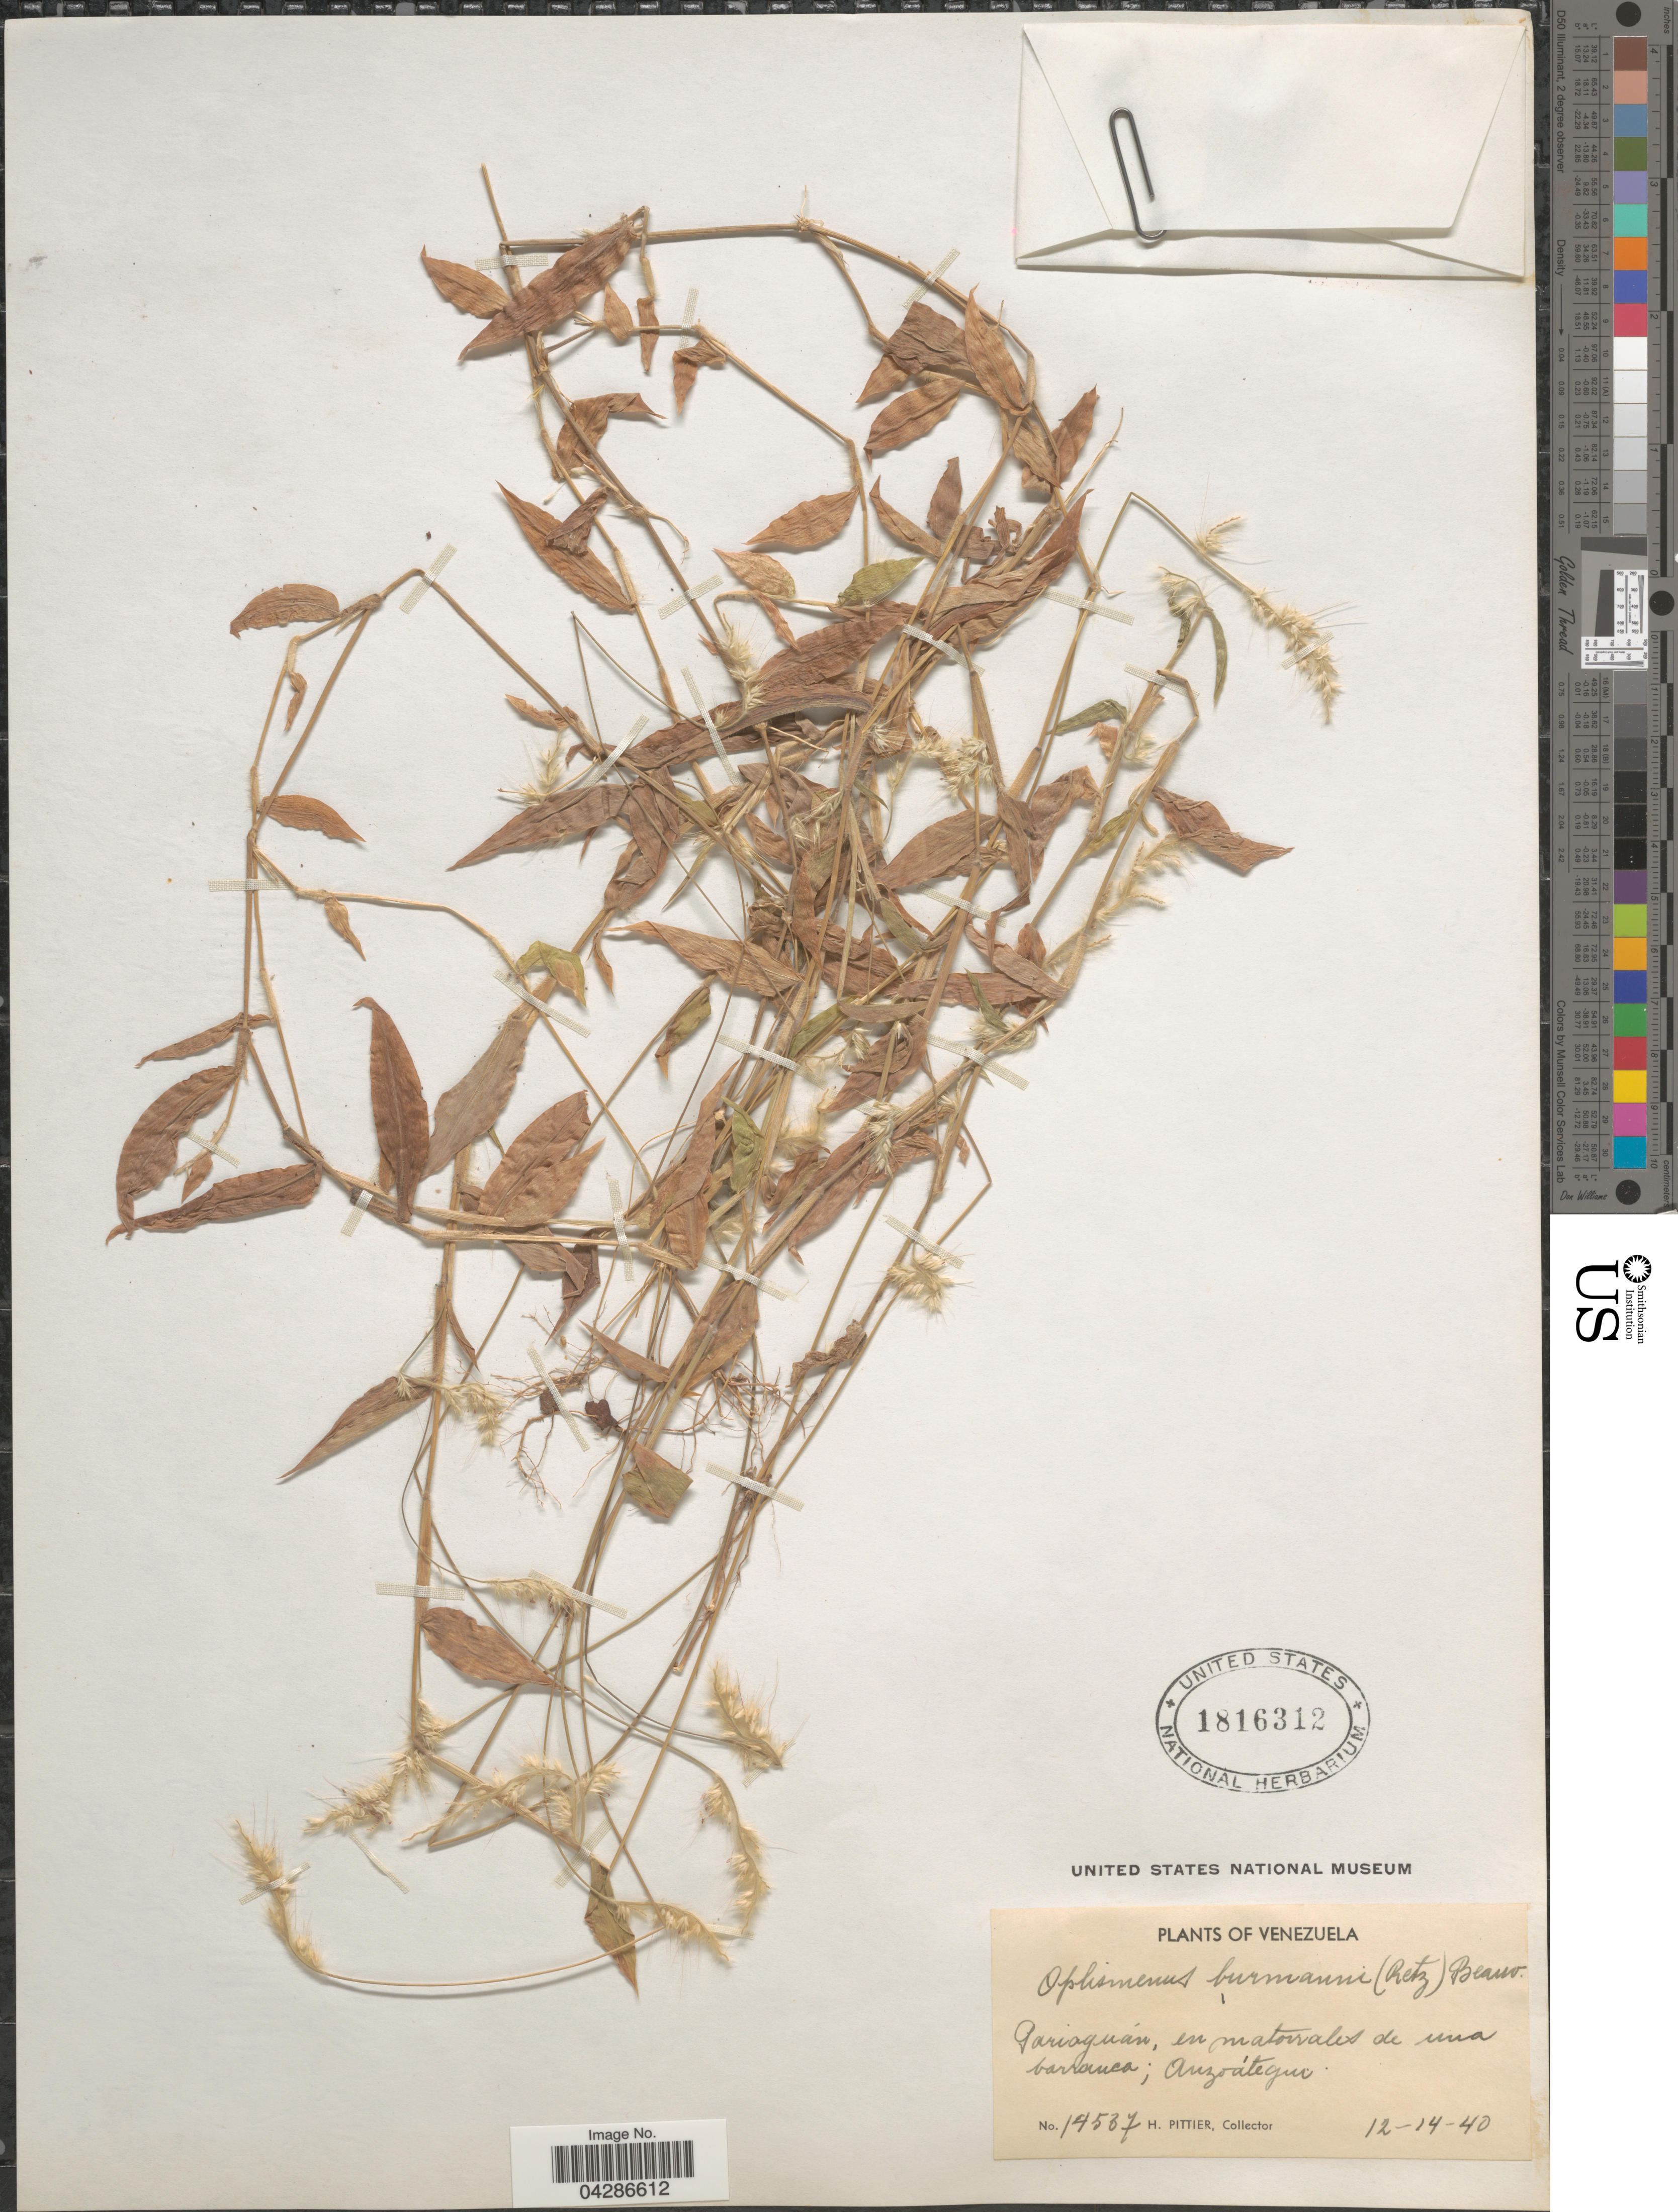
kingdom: Plantae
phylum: Tracheophyta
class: Liliopsida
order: Poales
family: Poaceae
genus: Oplismenus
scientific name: Oplismenus burmannii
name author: (Retz.) P. Beauv.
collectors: H. F. Pittier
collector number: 14537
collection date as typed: Transcribed d/m/y: 14/12/40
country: Venezuela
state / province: Anzoategui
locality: Qaruiguán, en matorrales de una barranca.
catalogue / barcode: US 1816312